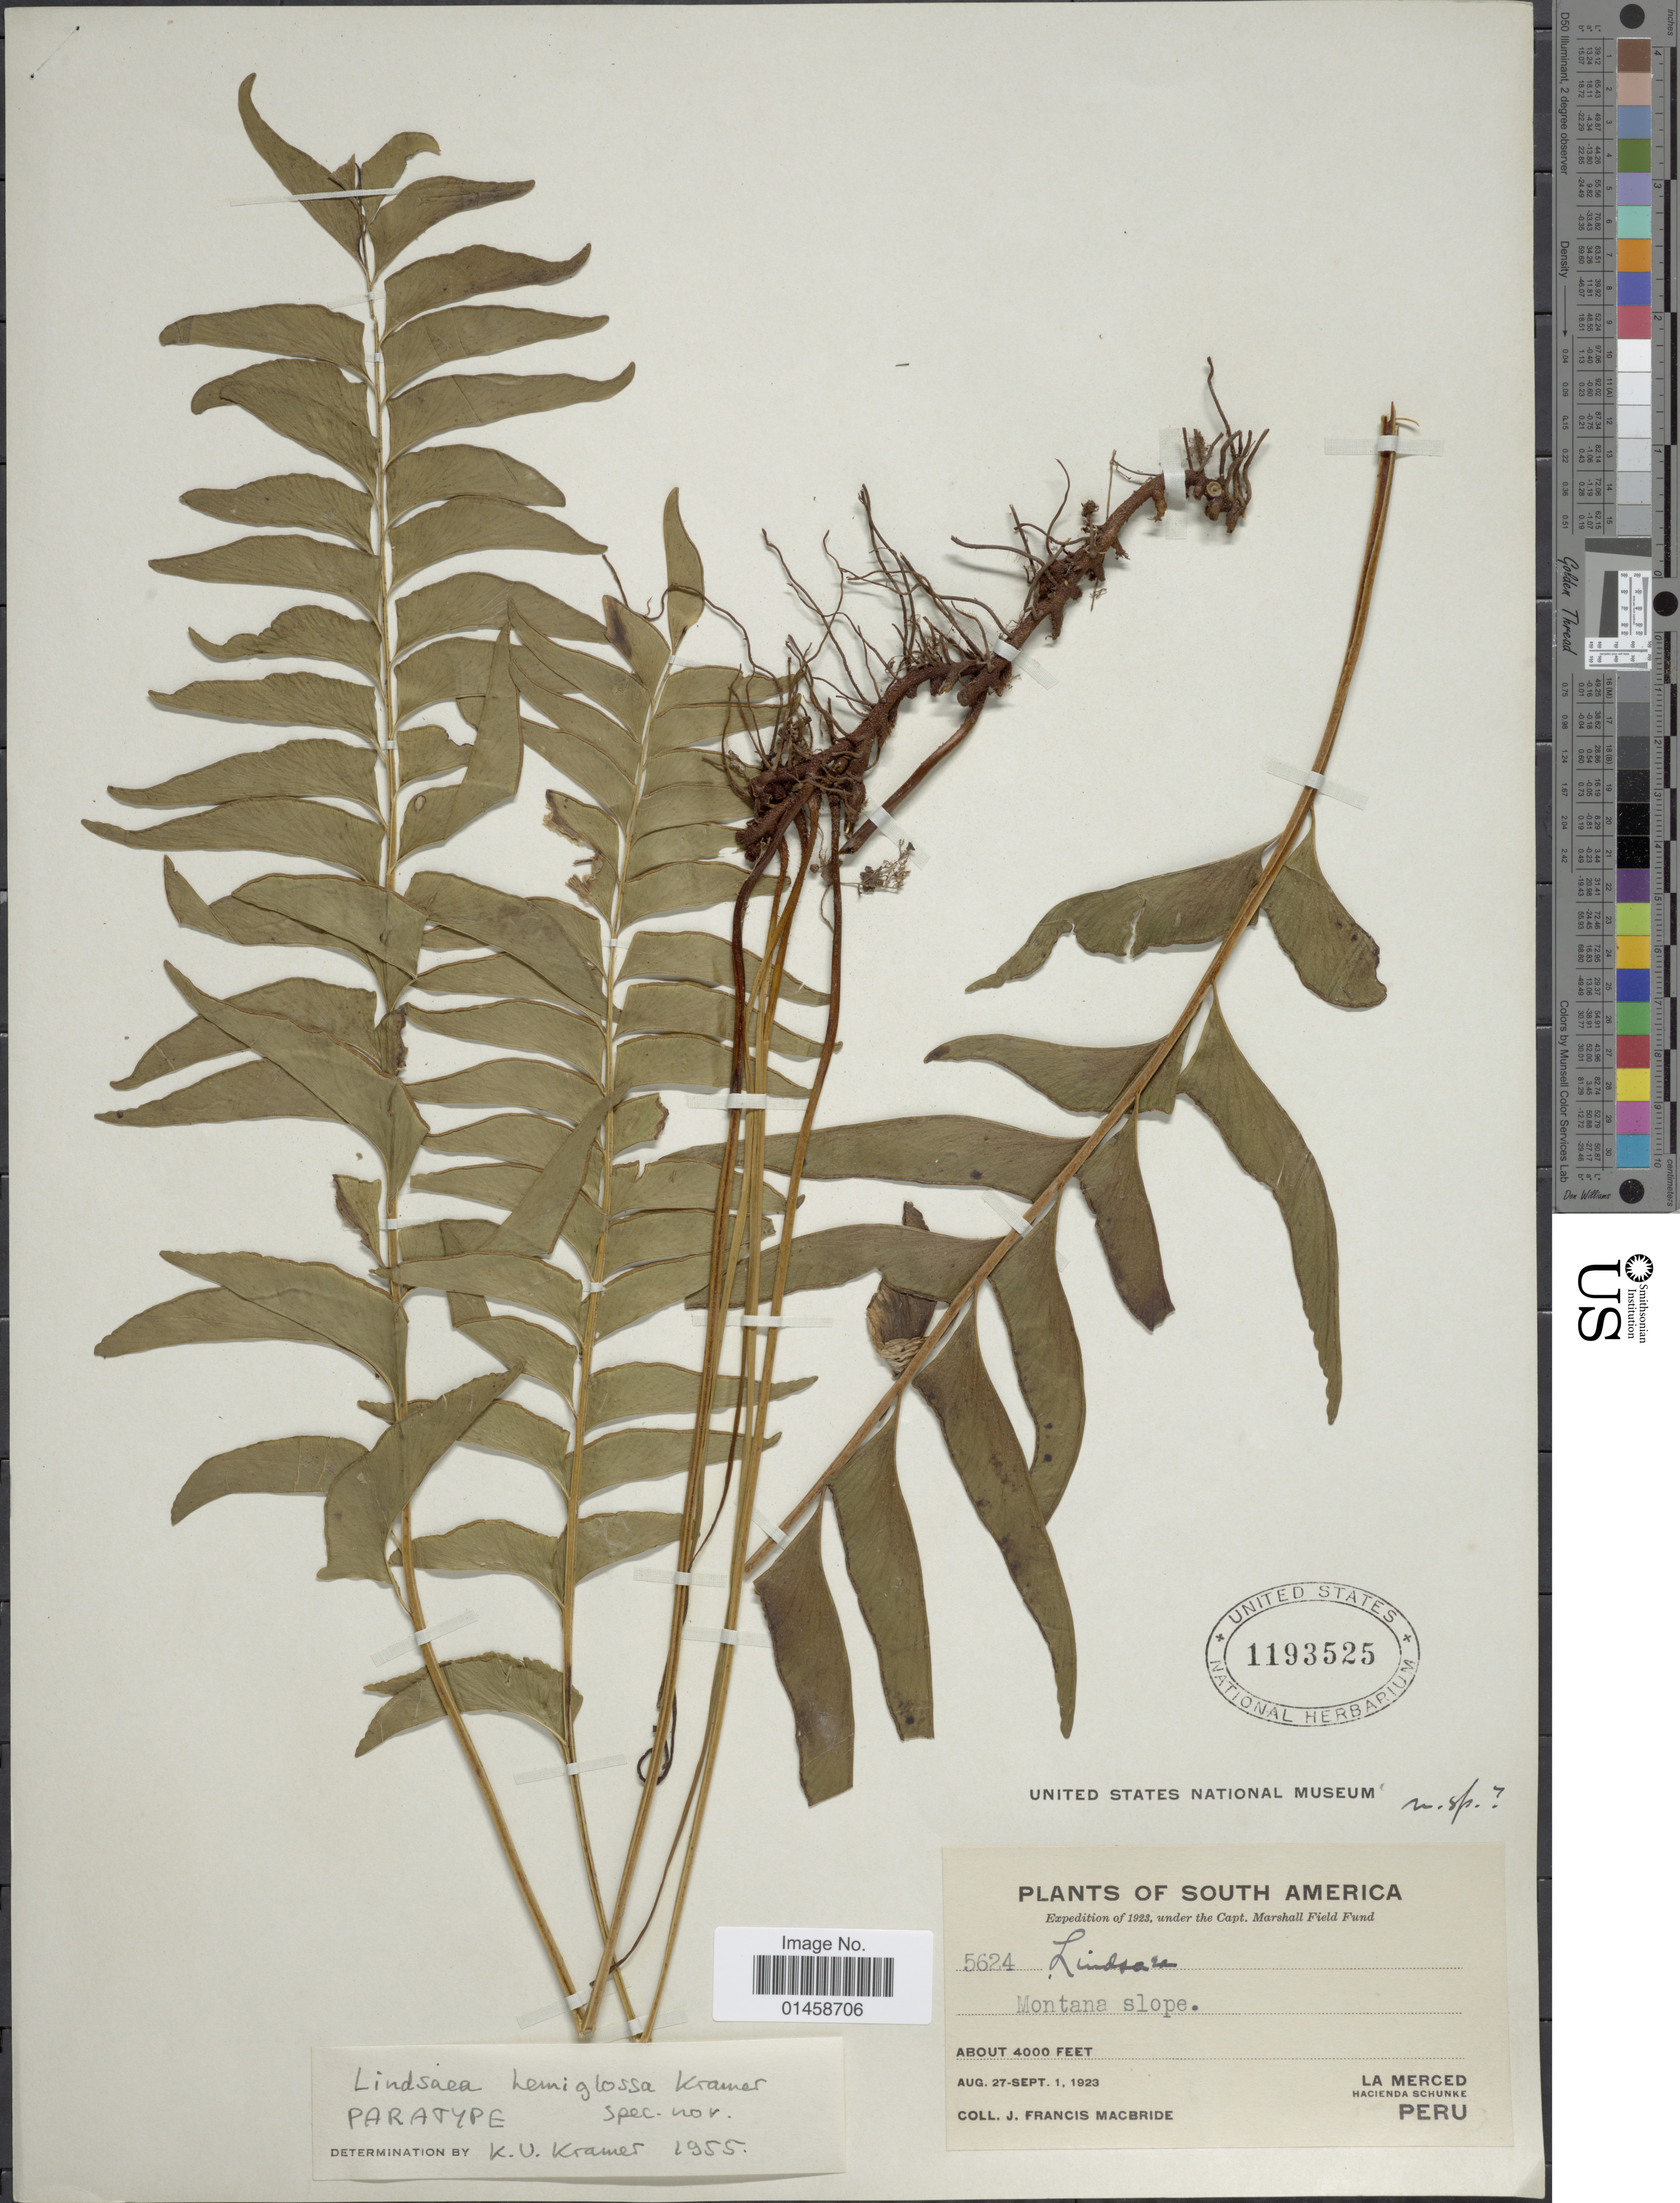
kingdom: Plantae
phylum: Tracheophyta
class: Polypodiopsida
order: Polypodiales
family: Lindsaeaceae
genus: Lindsaea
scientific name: Lindsaea hemiglossa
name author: K.U. Kramer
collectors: J. F. Macbride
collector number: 5624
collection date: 1923-08-27/1923-09-01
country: Peru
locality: La Merced, Hacienda Schunke, Montana slope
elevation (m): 1219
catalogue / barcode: US 1193525